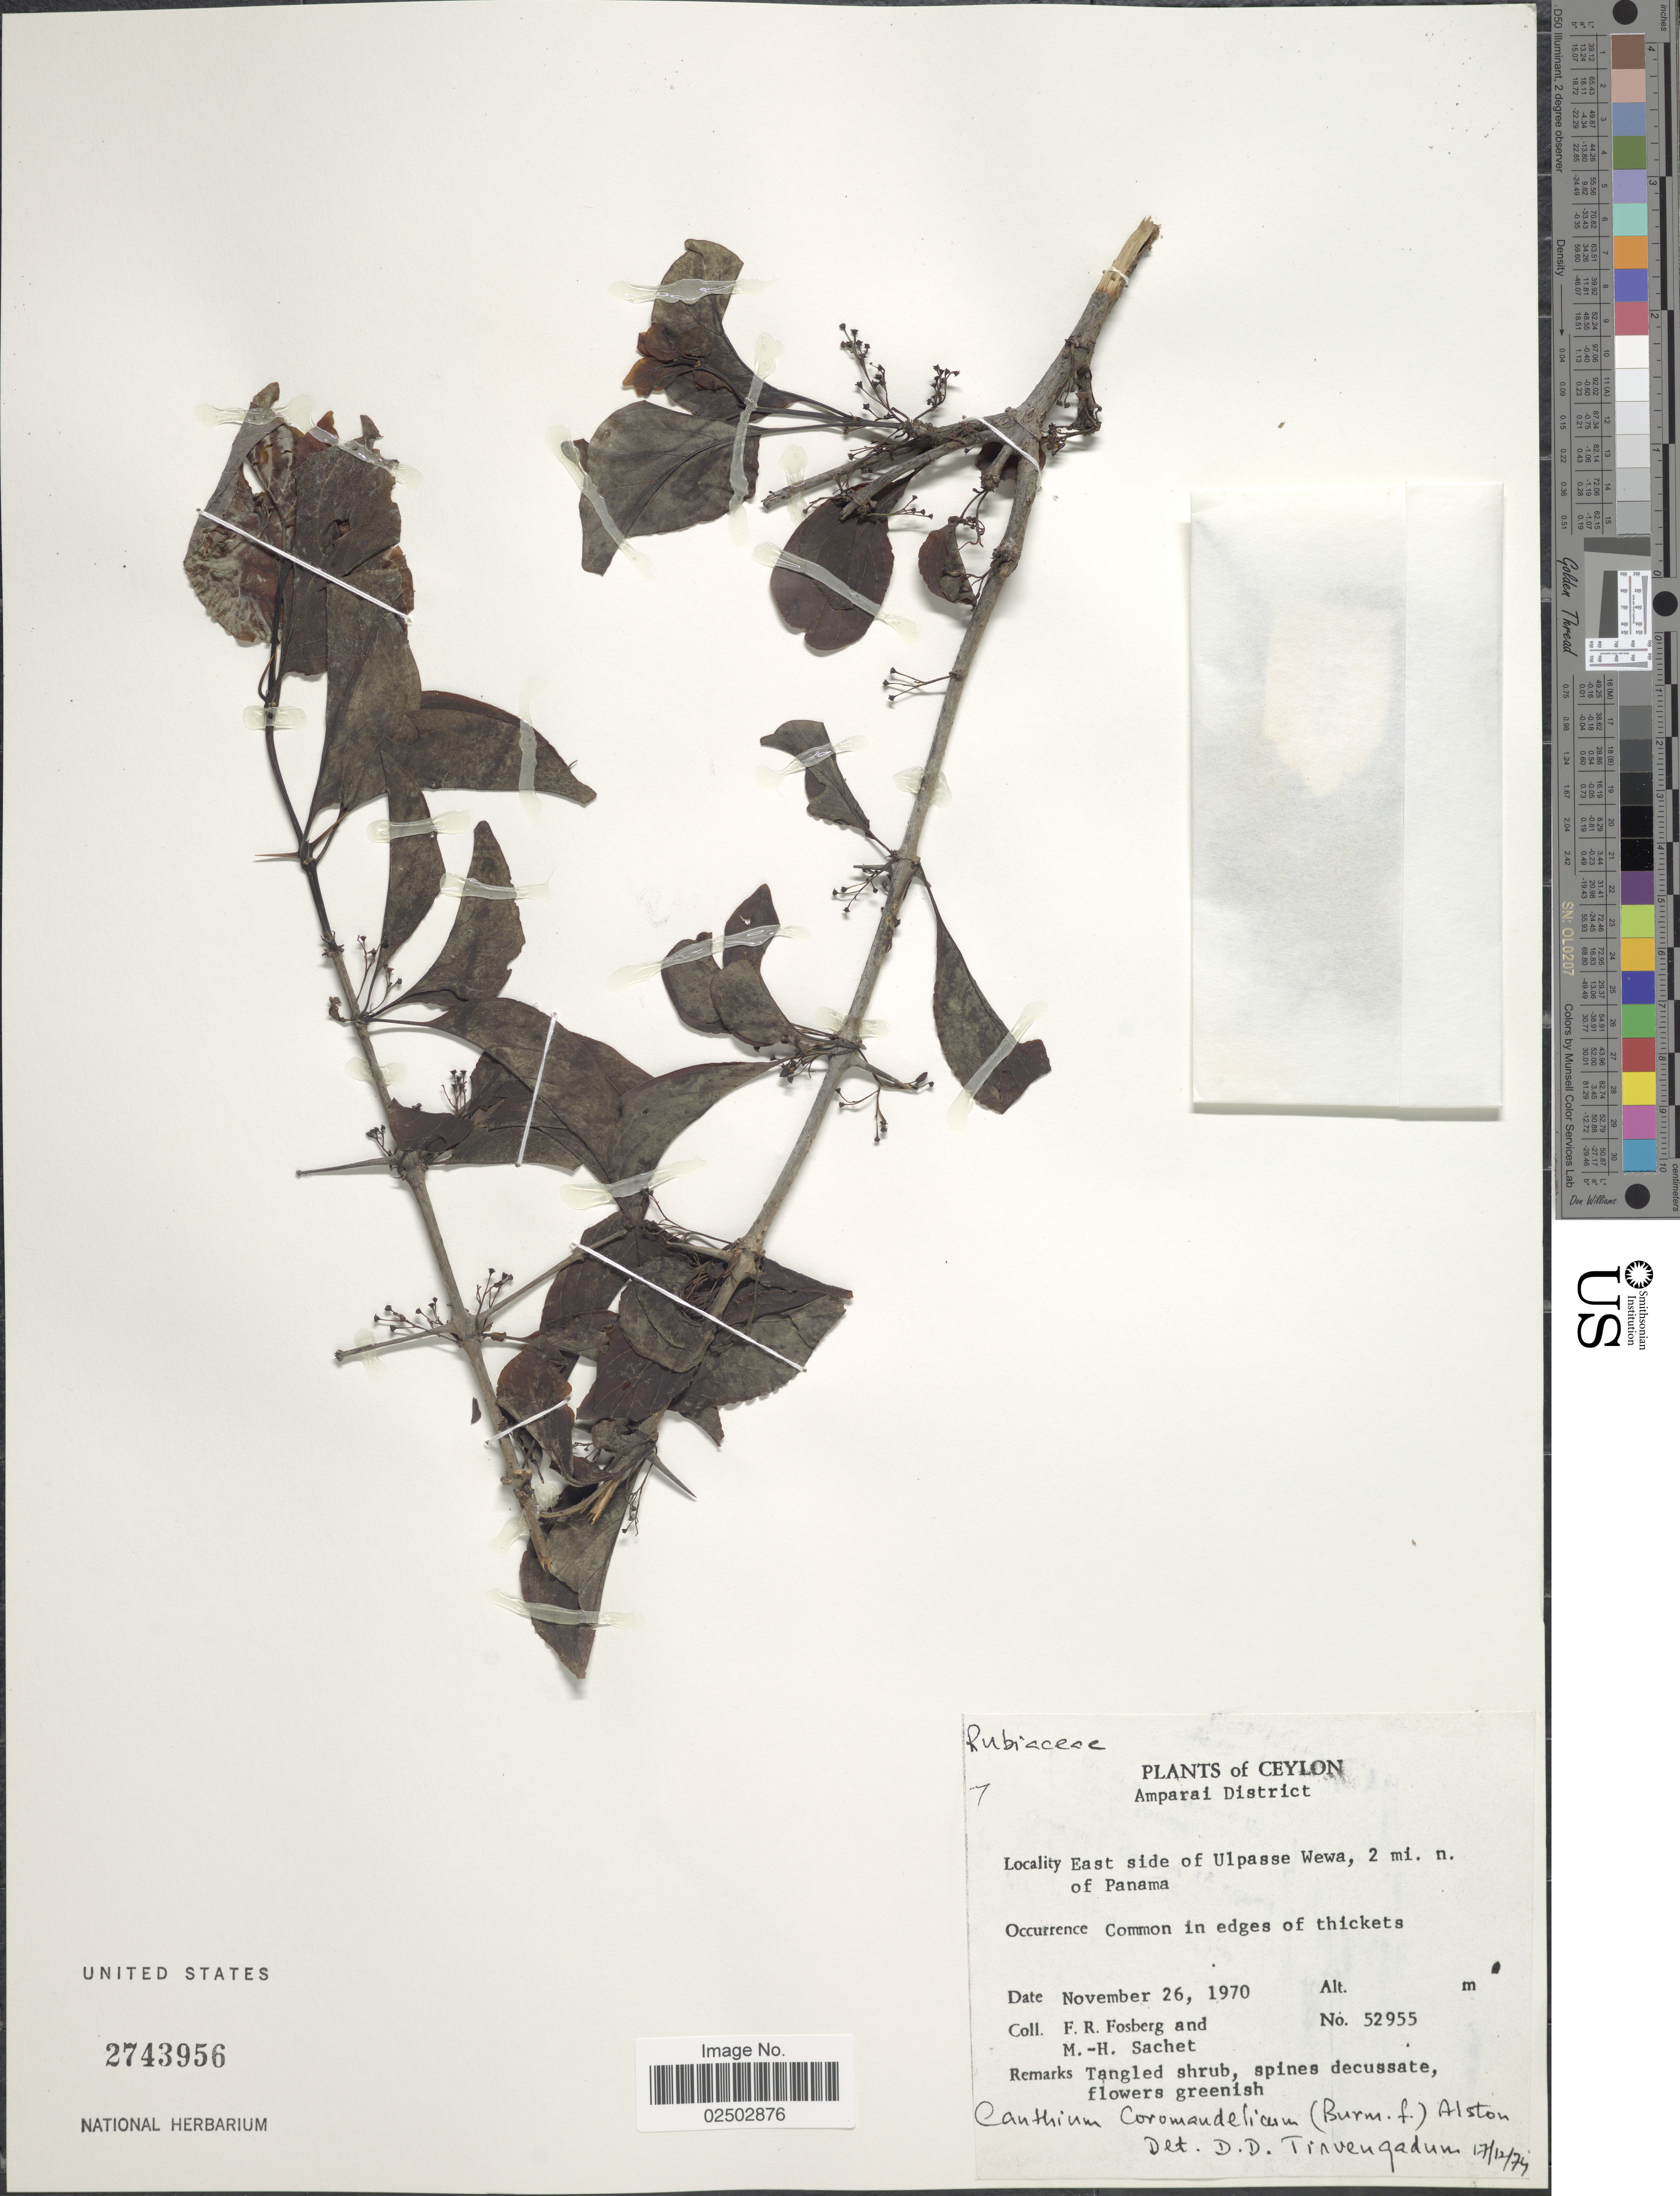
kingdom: Plantae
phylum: Tracheophyta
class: Magnoliopsida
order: Gentianales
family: Rubiaceae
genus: Canthium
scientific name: Canthium coromandelicum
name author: (Burm. f.) Alston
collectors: F. R. Fosberg & M.-H. Sachet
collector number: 52955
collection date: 1970-11-26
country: Sri Lanka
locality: Ceylon, East side of Ulpasse Wewa, 2 mi. n. of Panama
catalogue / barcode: US 2743956